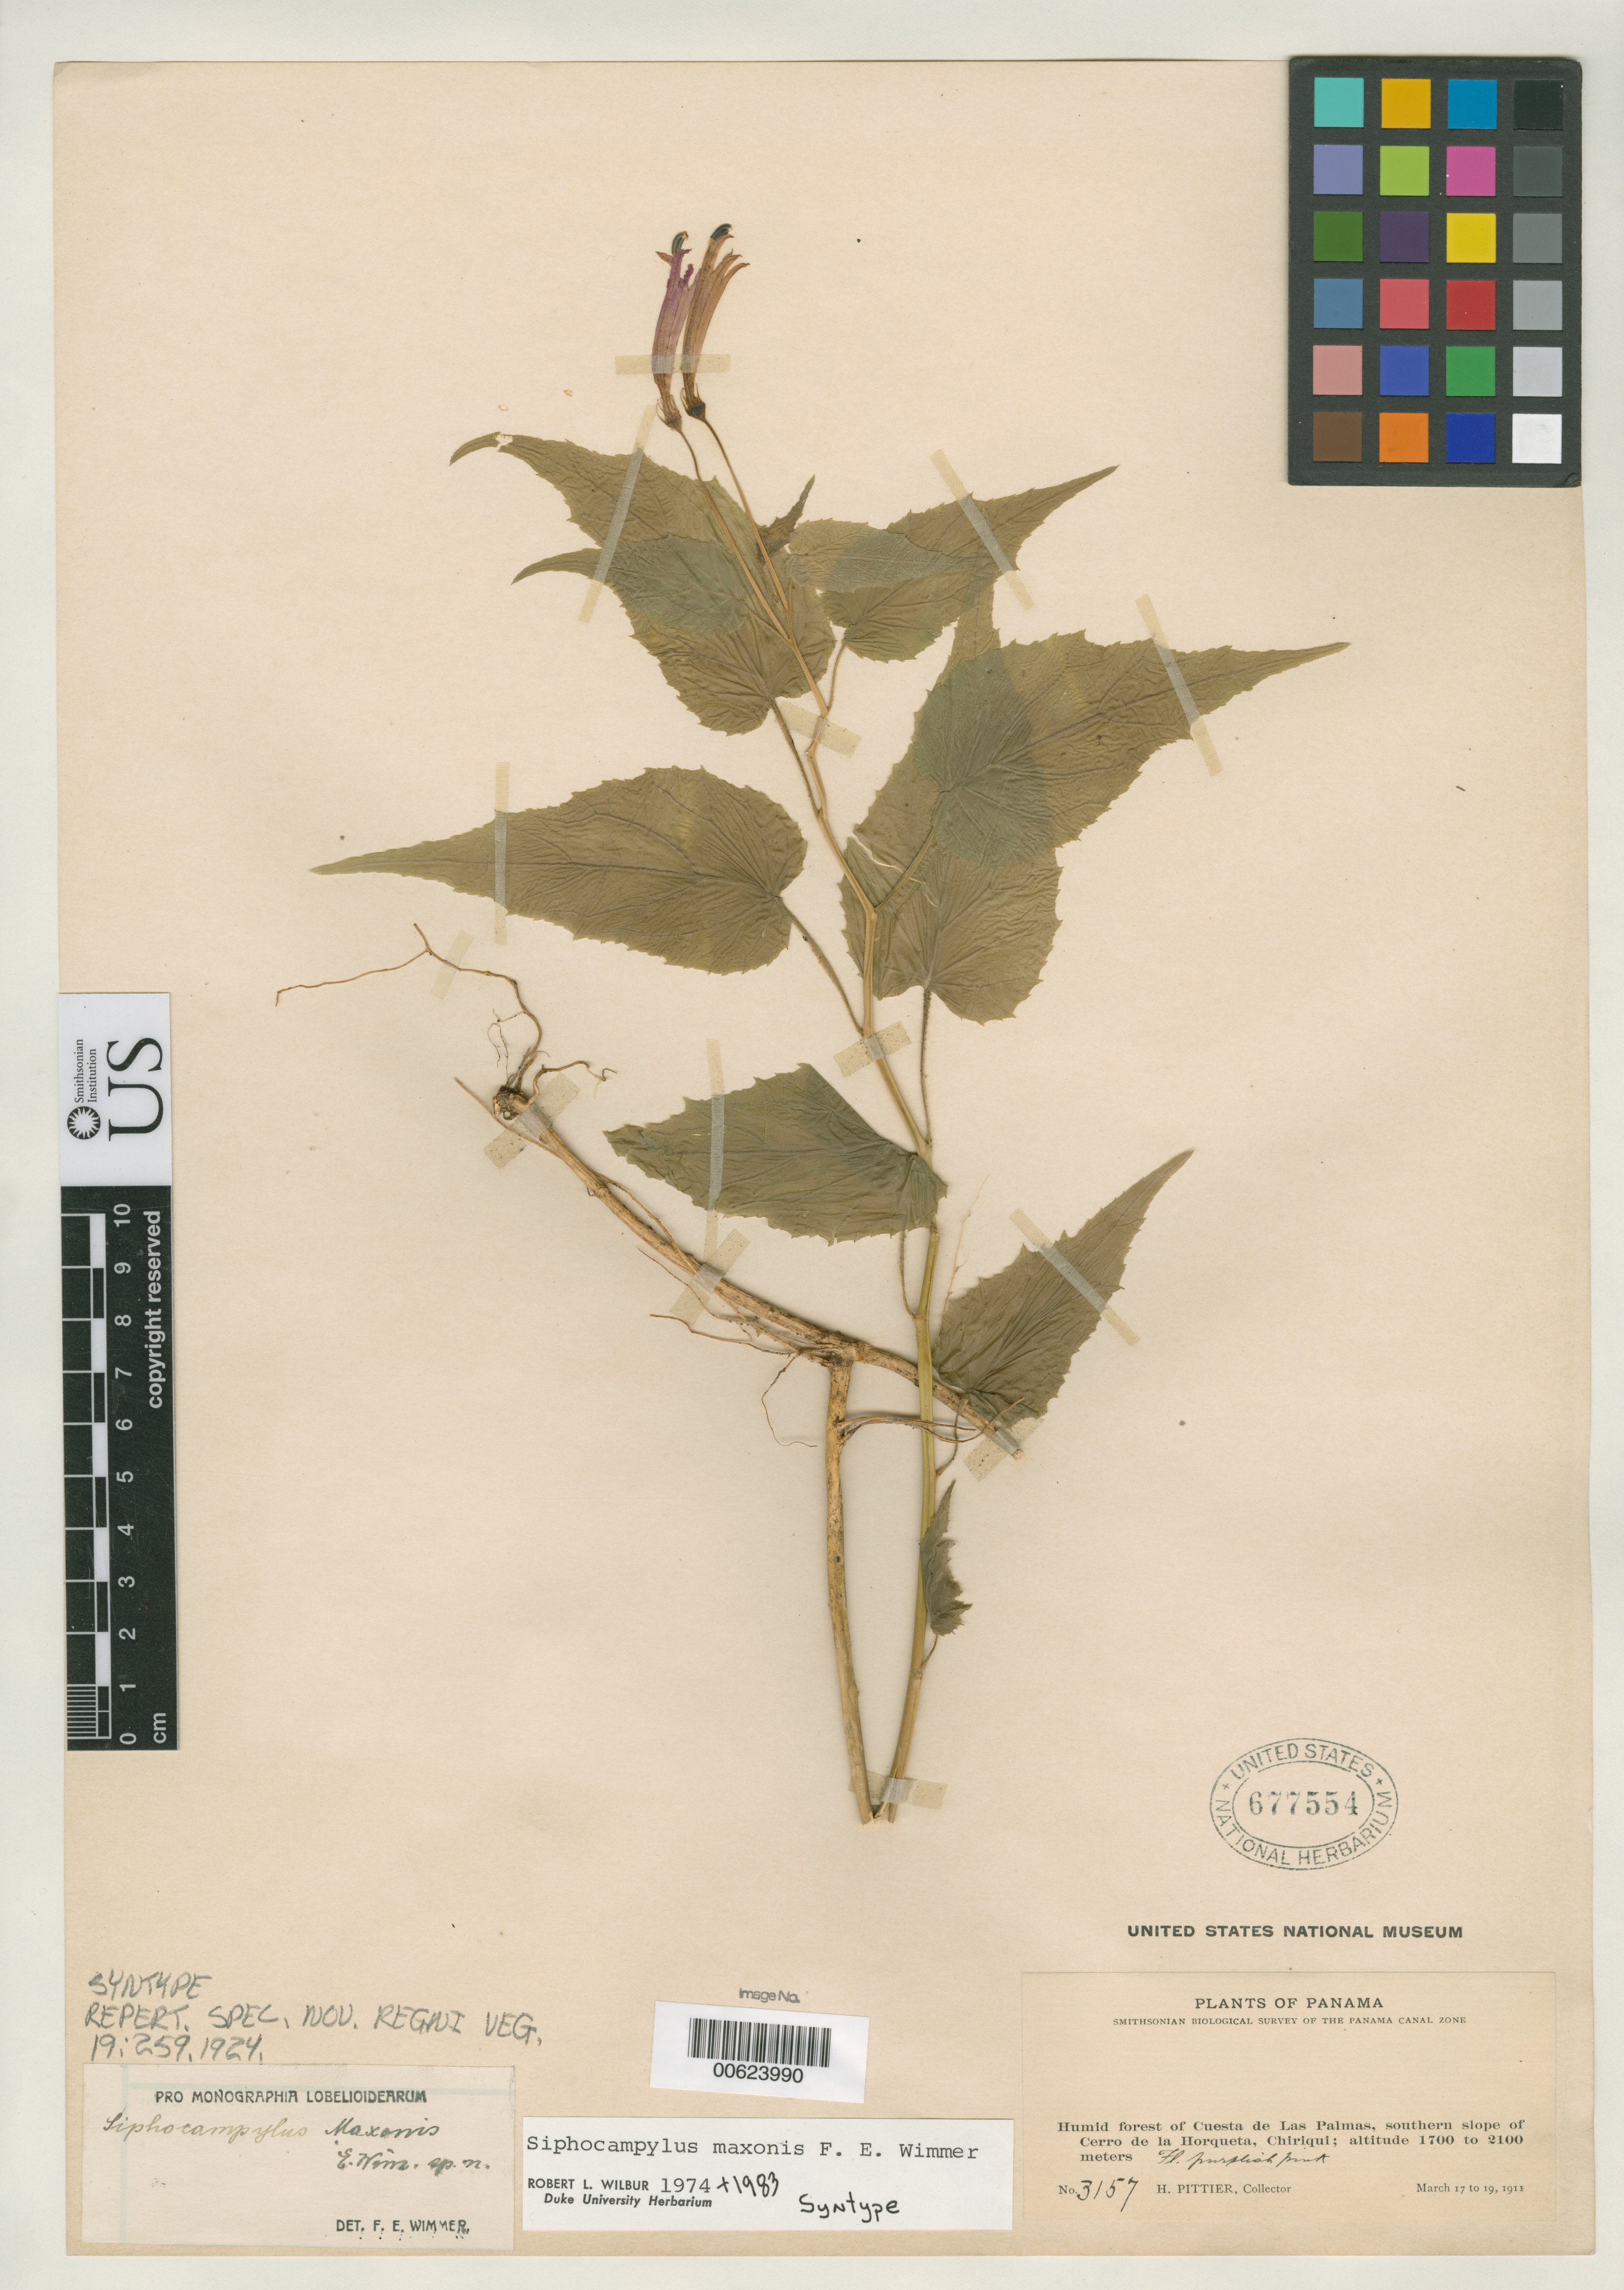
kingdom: Plantae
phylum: Tracheophyta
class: Magnoliopsida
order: Asterales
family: Campanulaceae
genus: Siphocampylus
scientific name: Siphocampylus maxonis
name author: E. Wimm.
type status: Syntype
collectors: H. F. Pittier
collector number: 3157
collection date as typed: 17 Mar 1911 to 19 Mar 1911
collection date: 1911-03-17/1911-03-19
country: Panama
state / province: Chiriquí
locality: Forest of Cuestade Las Palmas, southern slope of Cerro de La Horqueta.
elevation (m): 1700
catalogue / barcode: US 677554